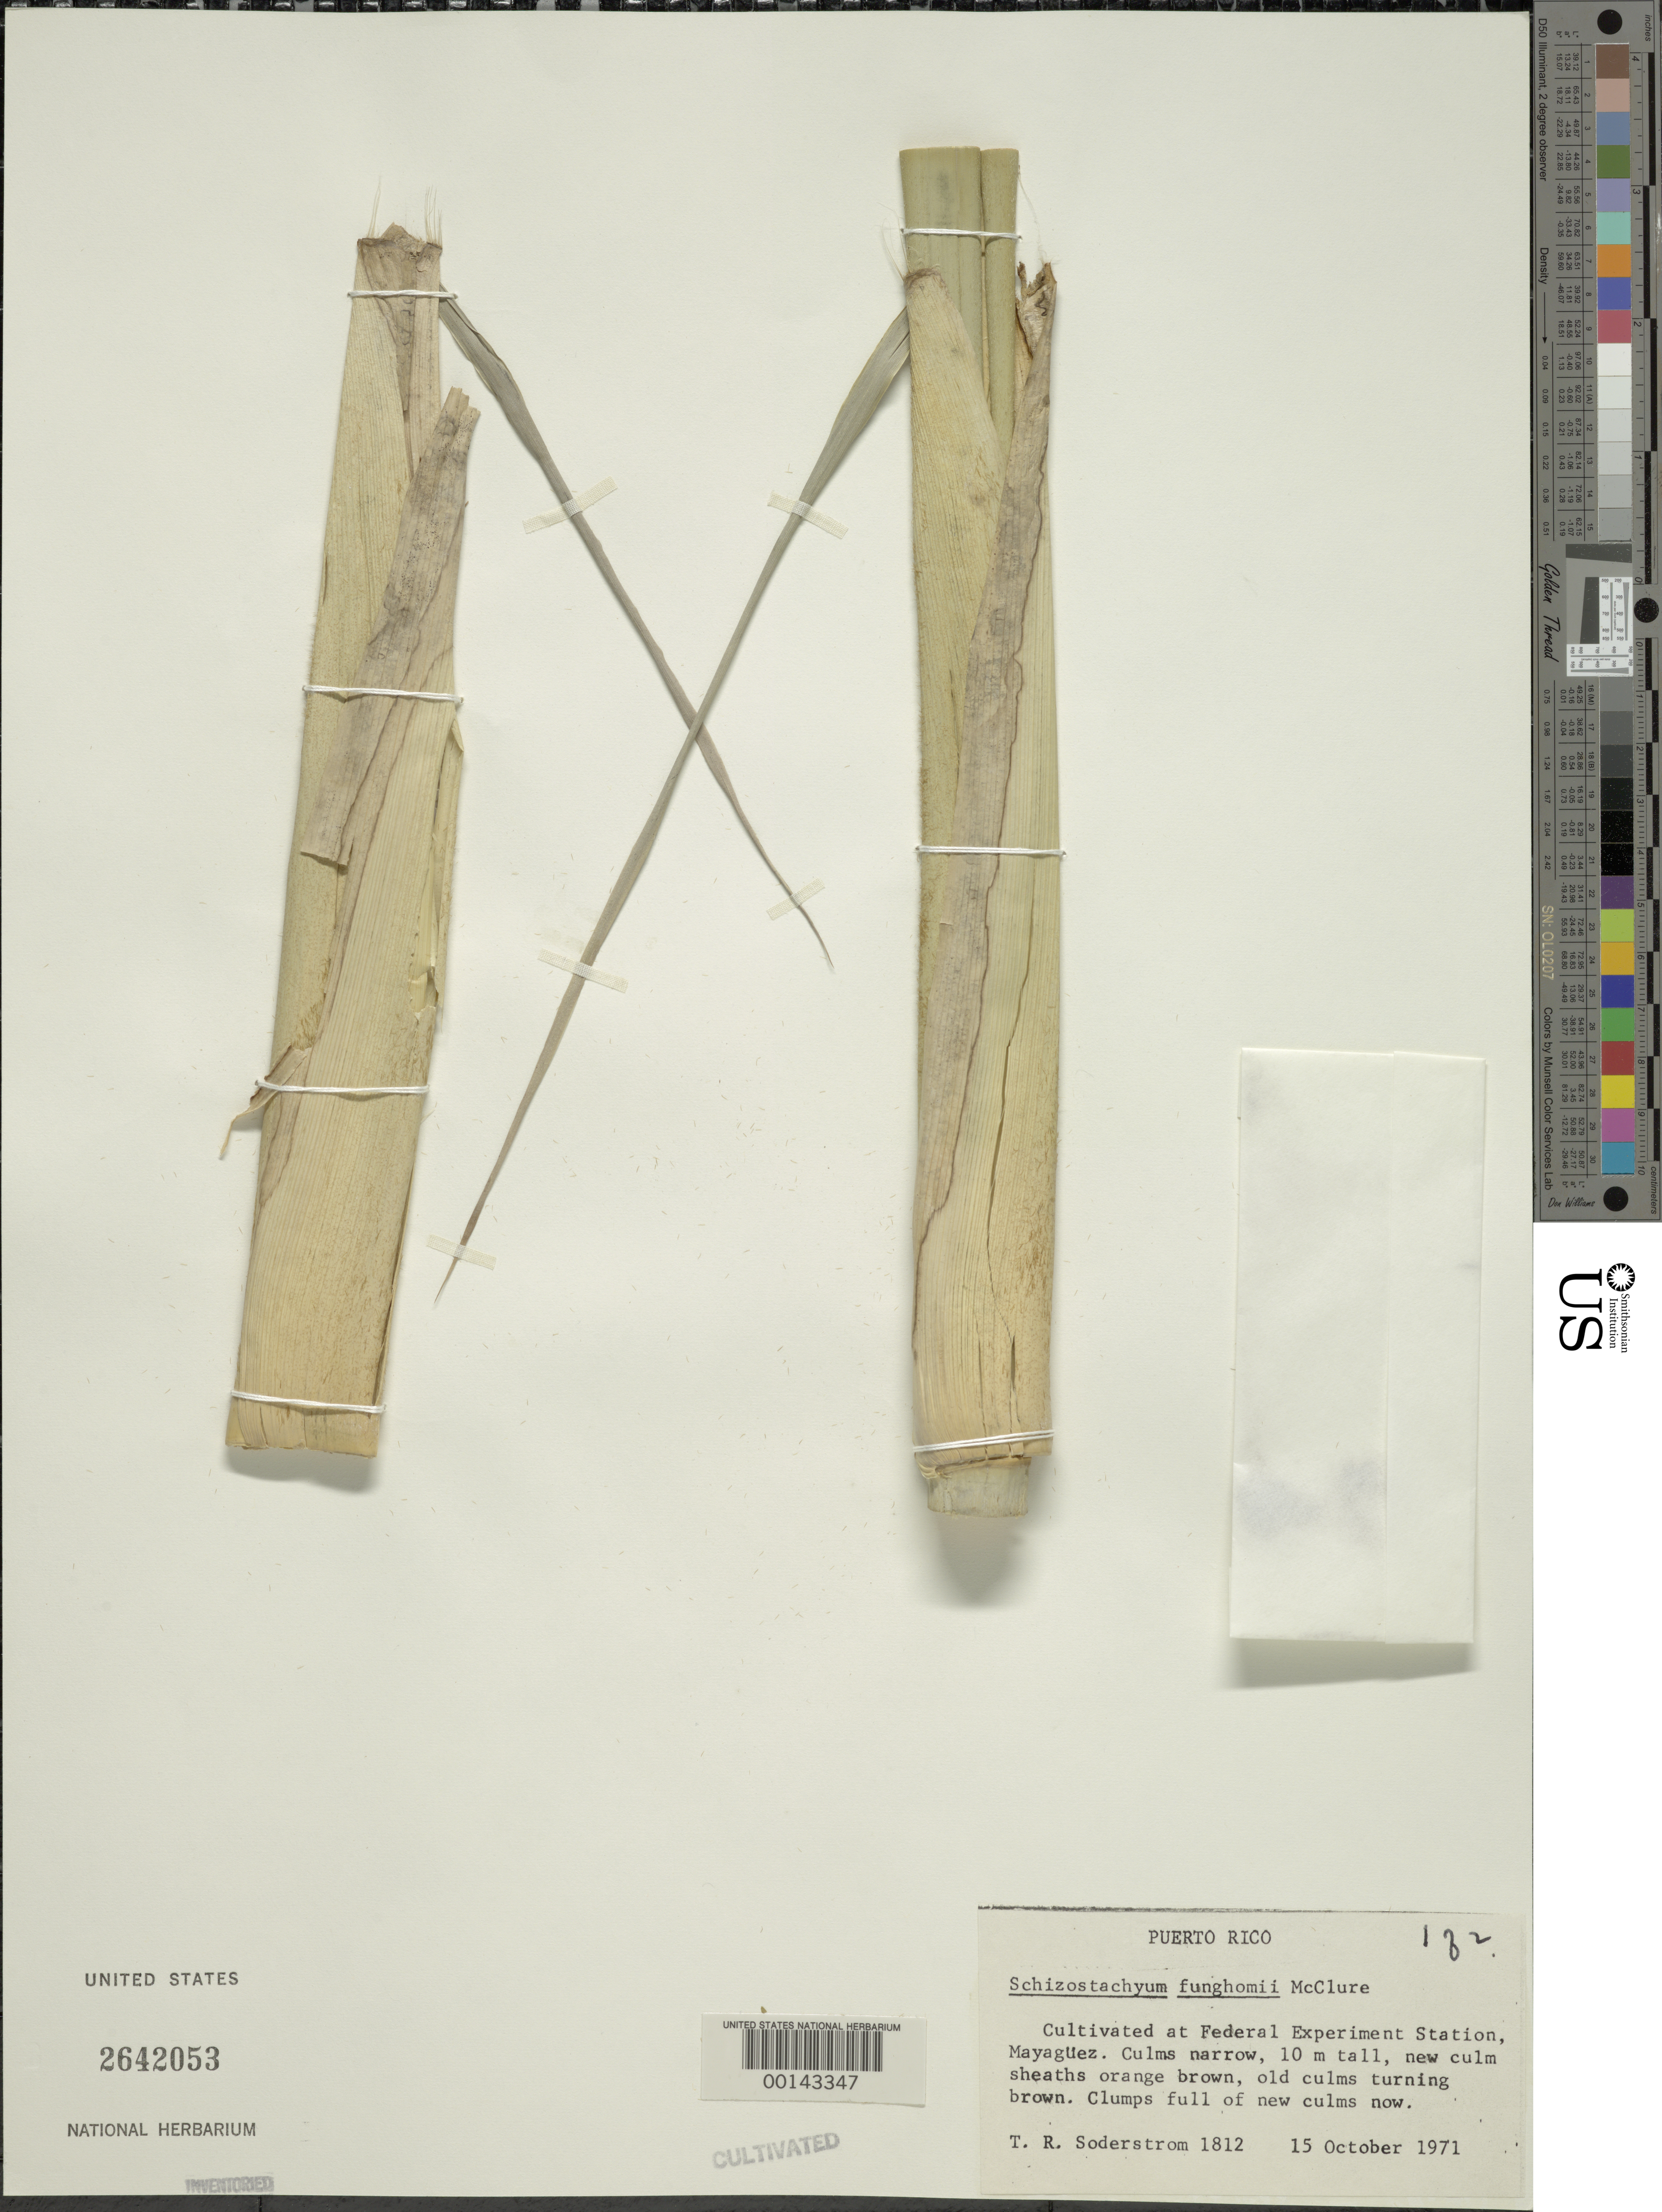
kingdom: Plantae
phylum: Tracheophyta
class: Liliopsida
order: Poales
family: Poaceae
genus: Schizostachyum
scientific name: Schizostachyum funghomii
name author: McClure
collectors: T. R. Soderstrom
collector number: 1812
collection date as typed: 15 Oct 1971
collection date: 1971-10-15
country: Puerto Rico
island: Greater Antilles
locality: Mayaguez, federal exper. stat.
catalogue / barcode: US 2642053